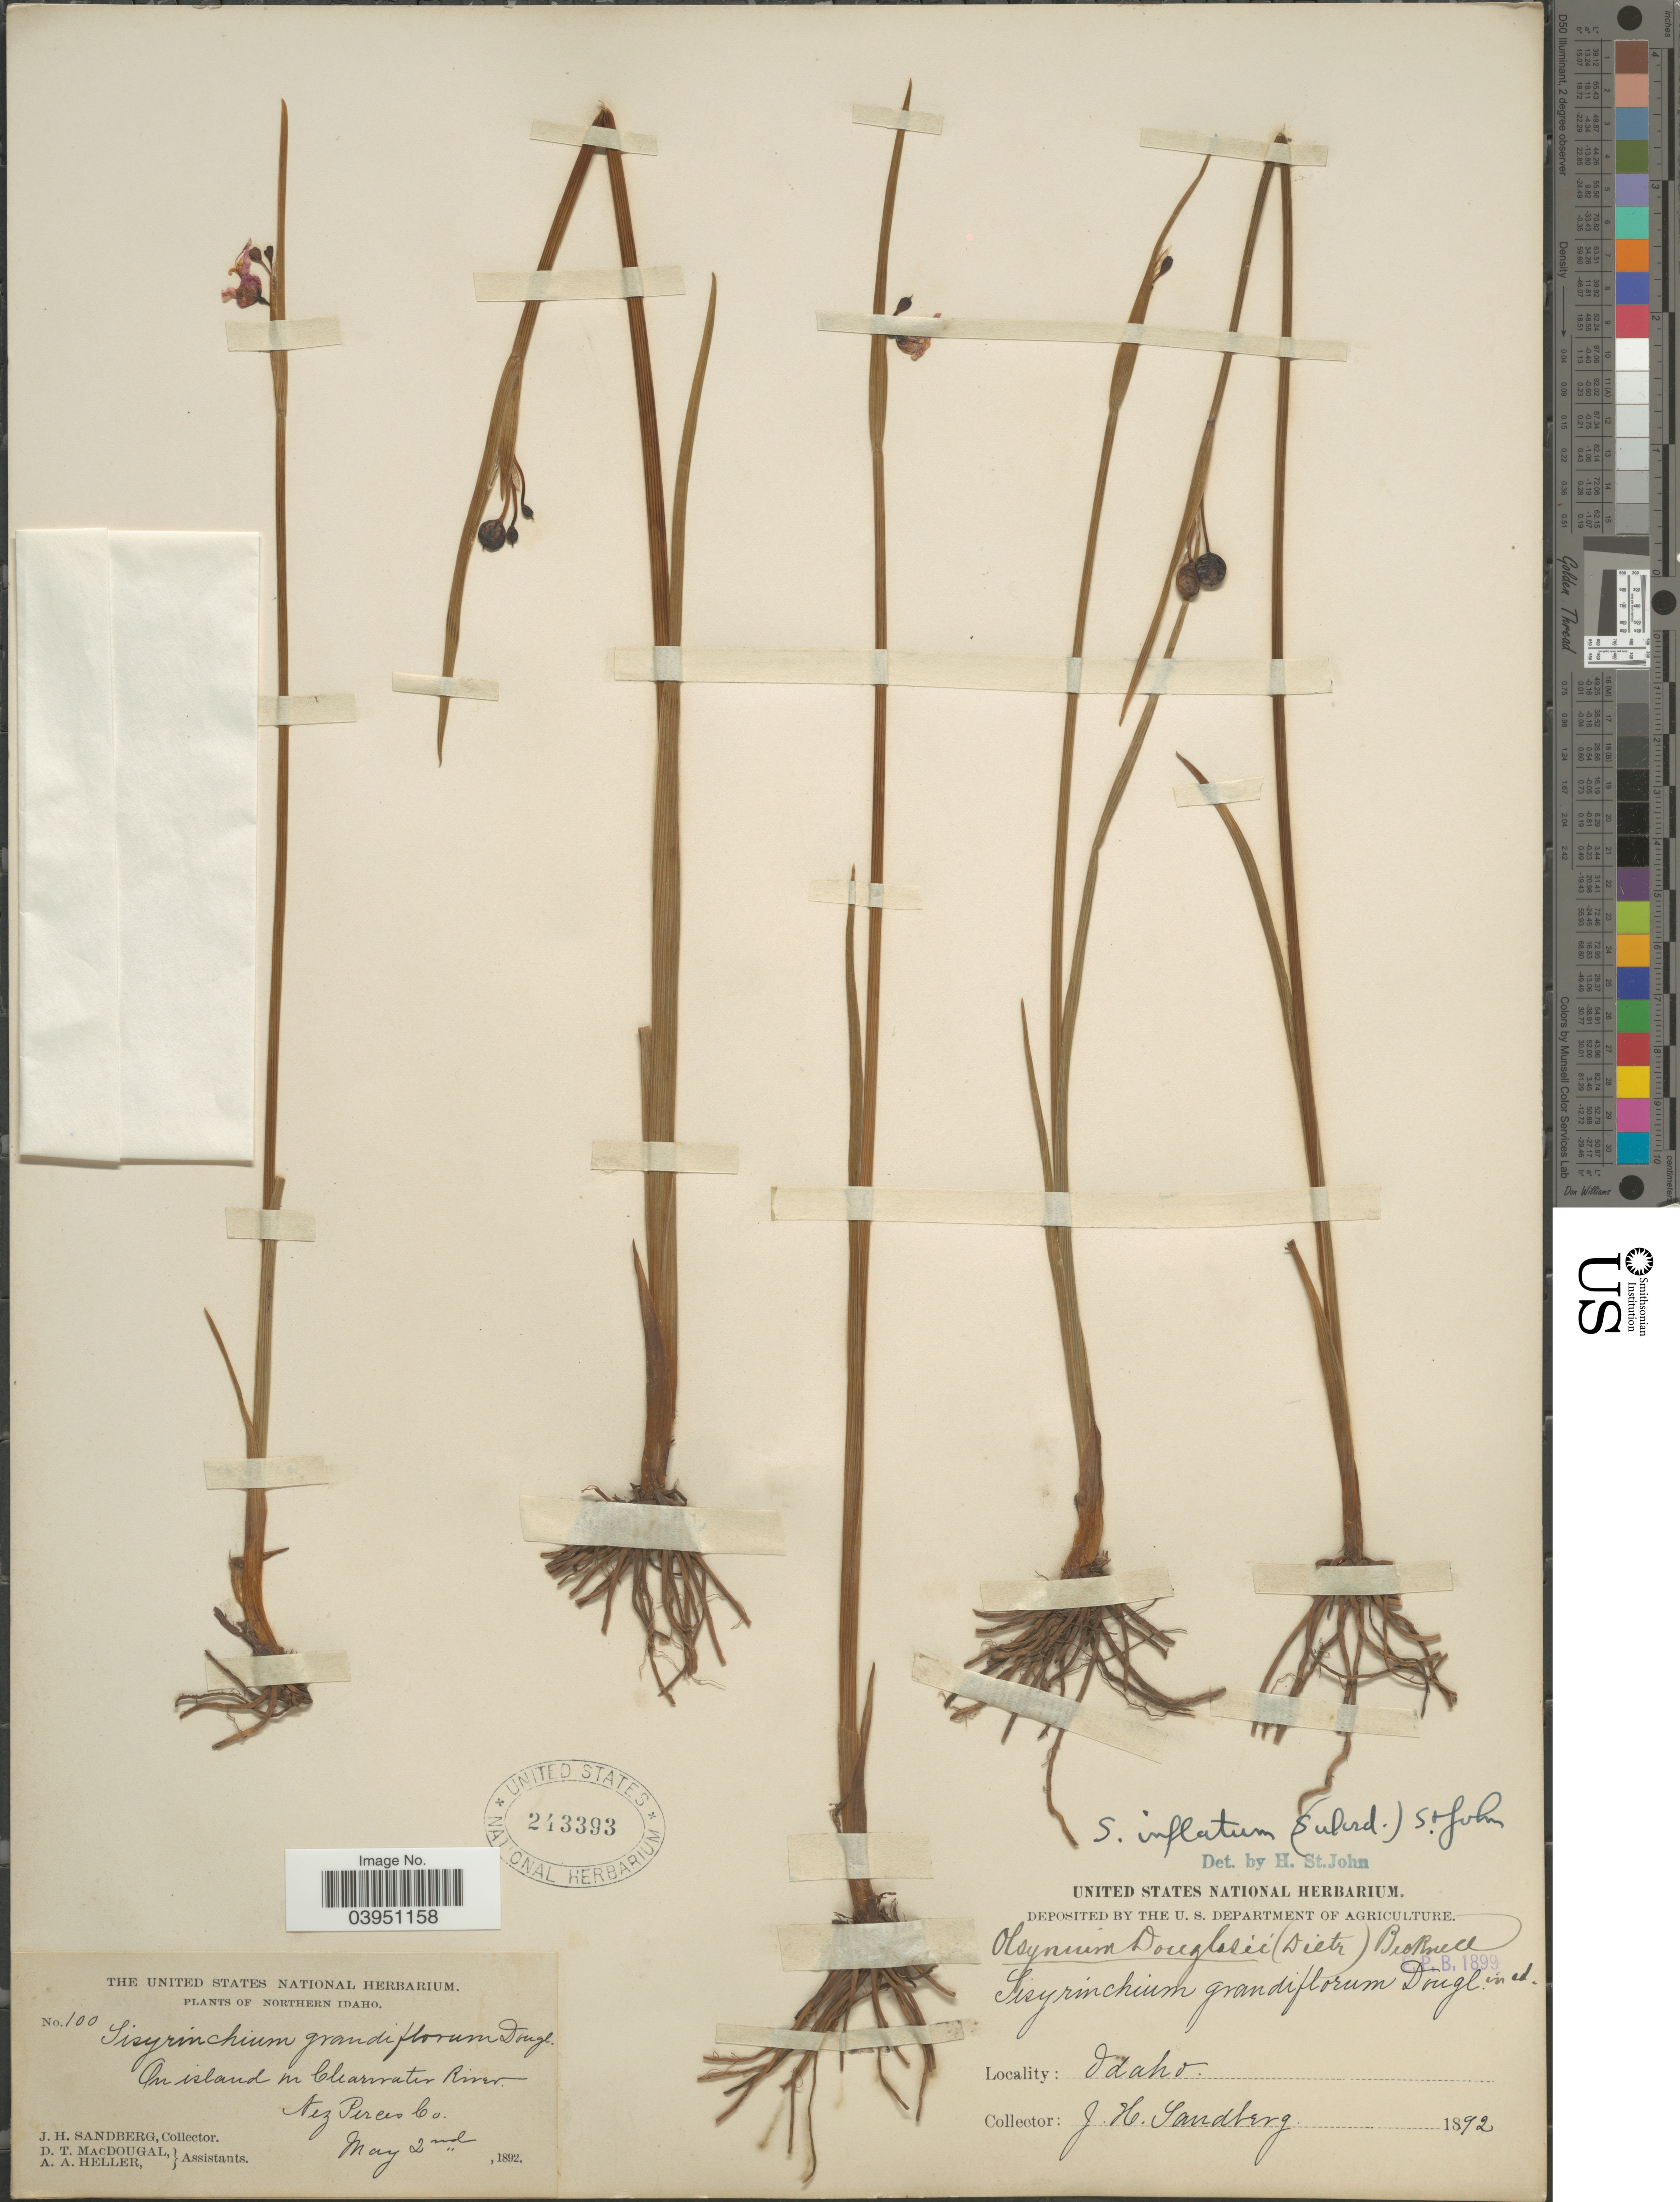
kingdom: Plantae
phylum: Tracheophyta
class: Liliopsida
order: Asparagales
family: Iridaceae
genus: Sisyrinchium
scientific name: Sisyrinchium inflatum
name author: (Suksd.) H. St. John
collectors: J. H. Sandberg, D. T. MacDougal & A. A. Heller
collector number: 100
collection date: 1892-05-02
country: United States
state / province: Idaho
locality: Northern Idaho. On island in Clearwater River. Nez Perces Co.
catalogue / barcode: US 243393